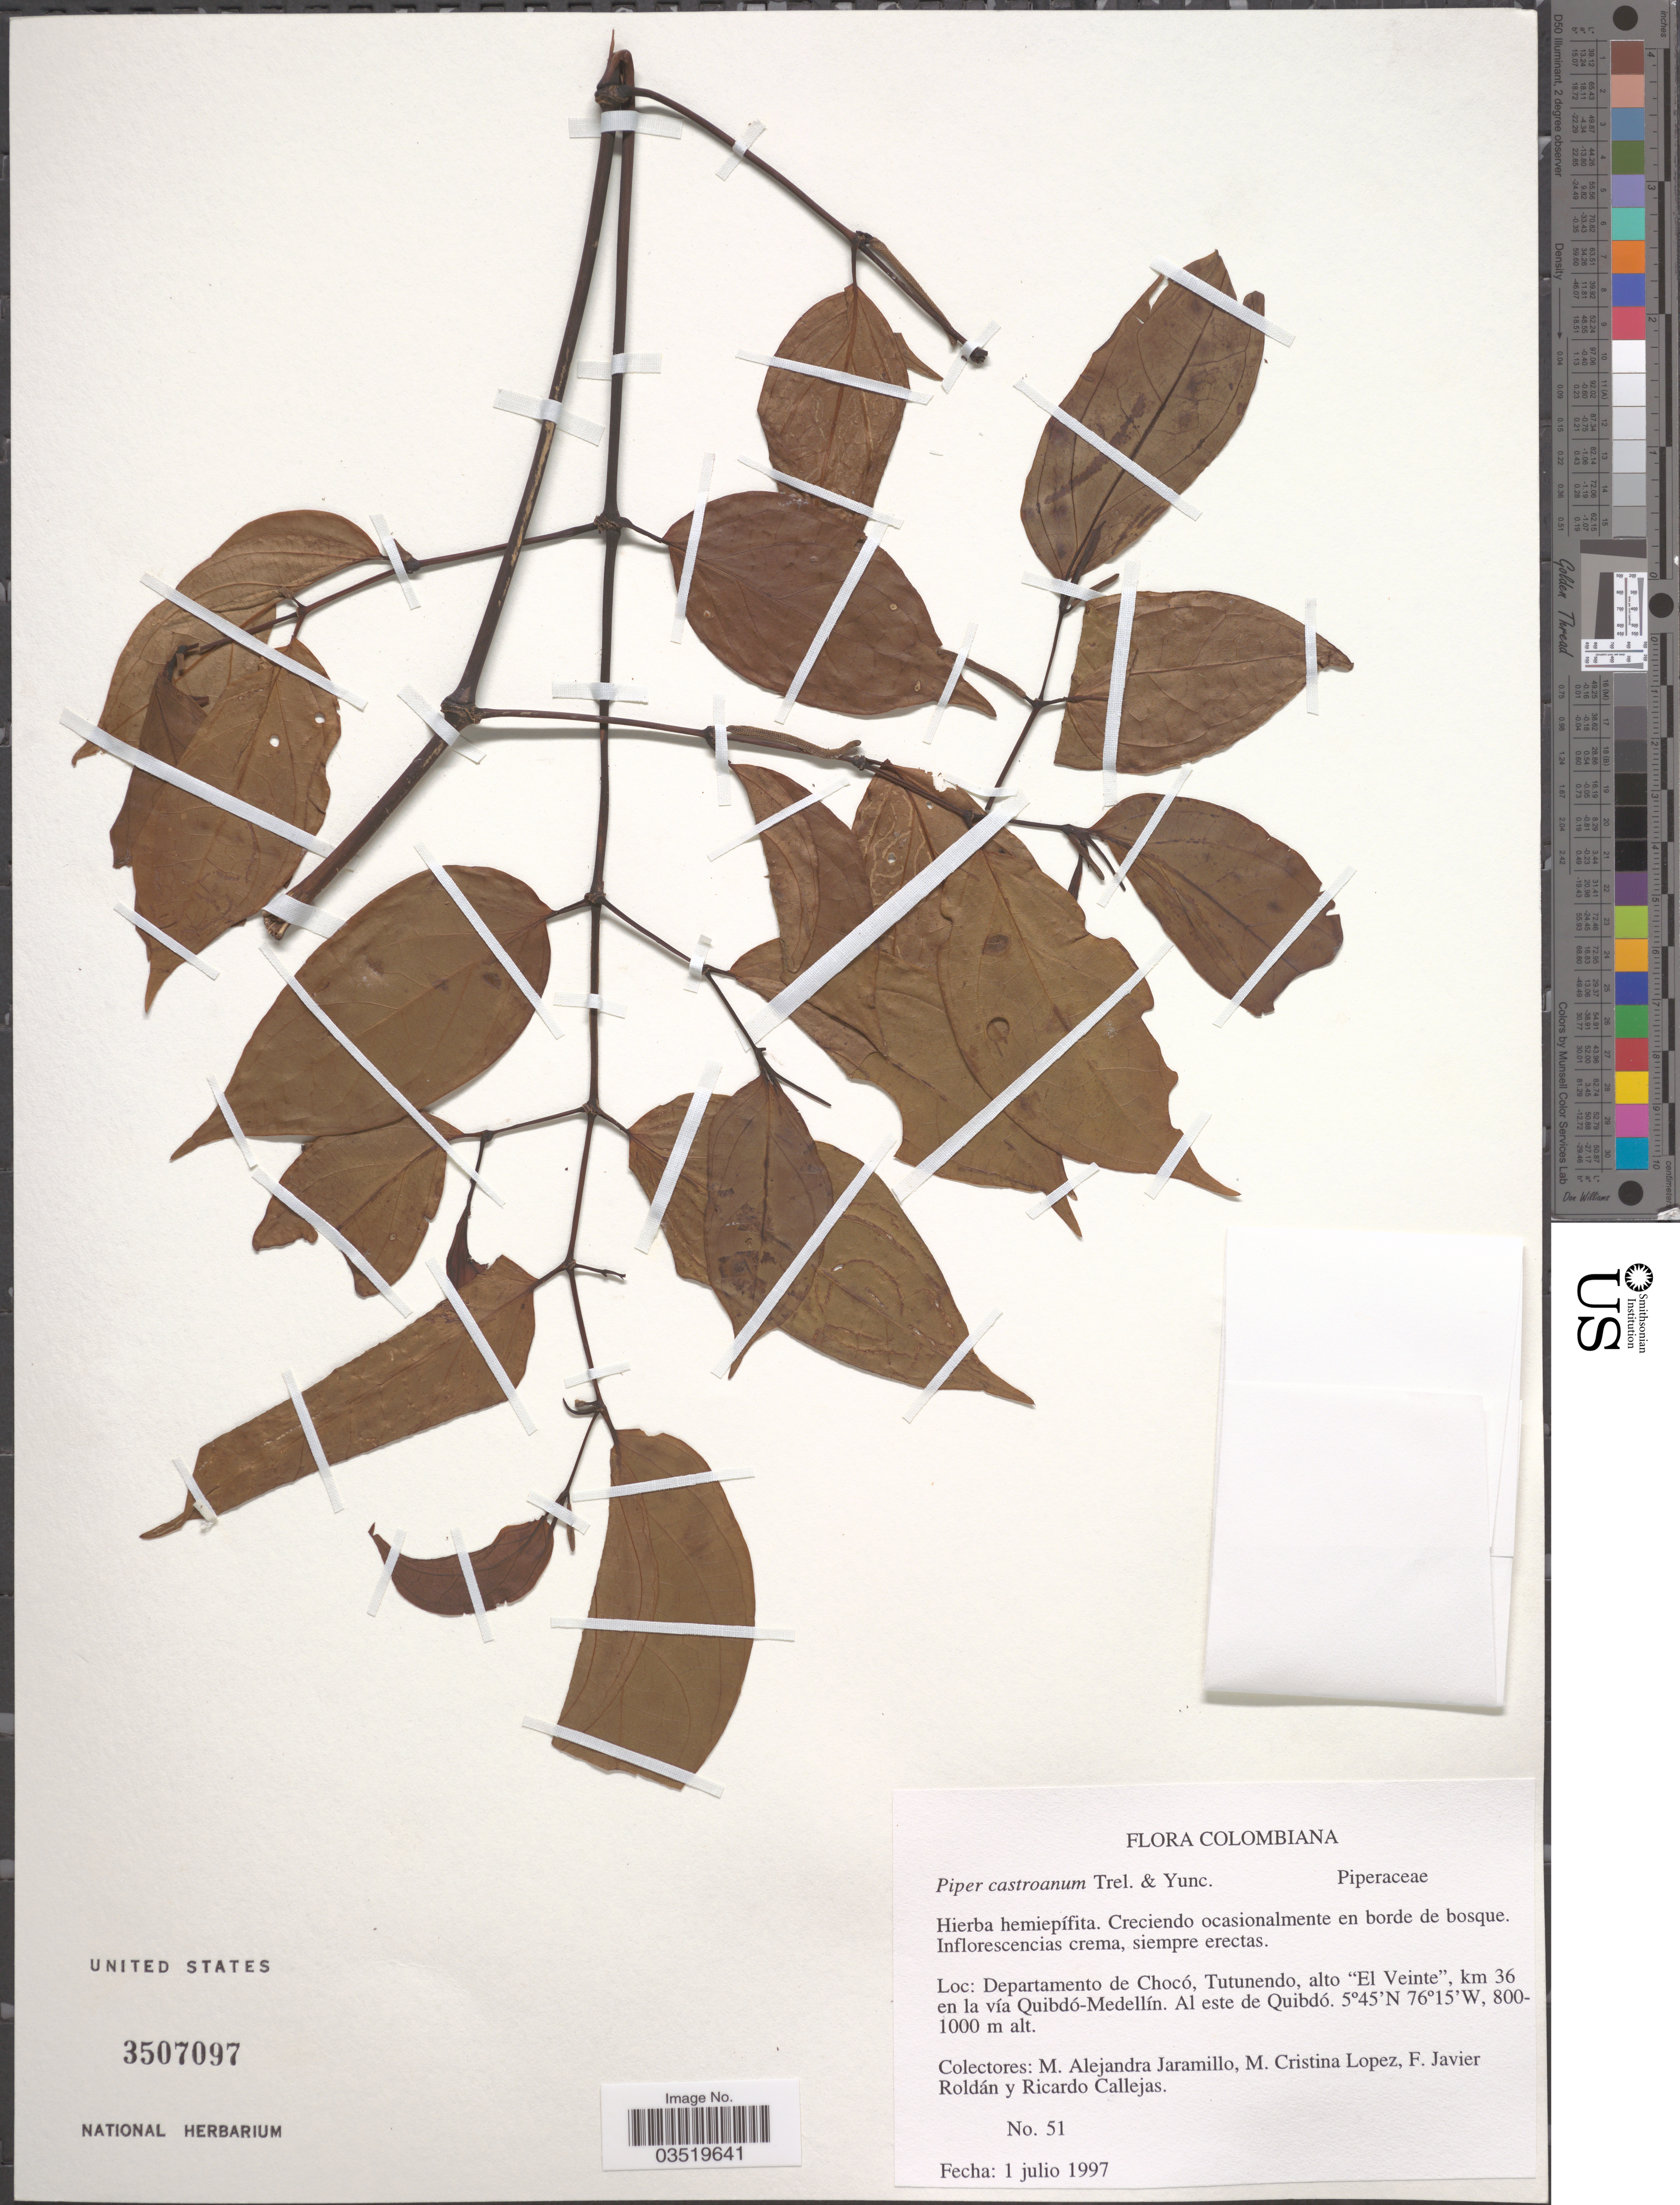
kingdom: Plantae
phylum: Tracheophyta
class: Magnoliopsida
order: Piperales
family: Piperaceae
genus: Piper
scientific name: Piper castroanum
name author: Trel. & Yunck.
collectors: M. A. Jaramillo, M. Lopez, F. J. Roldán & R. Callejas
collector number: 51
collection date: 1997-07-01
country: Colombia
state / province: Chocó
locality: Departamento de Chocó, Tutunendo, alto 'El Veinte', km 36 en la vía Quibdó-Medellín. Al este de Quibdó.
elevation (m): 800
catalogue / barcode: US 3507097